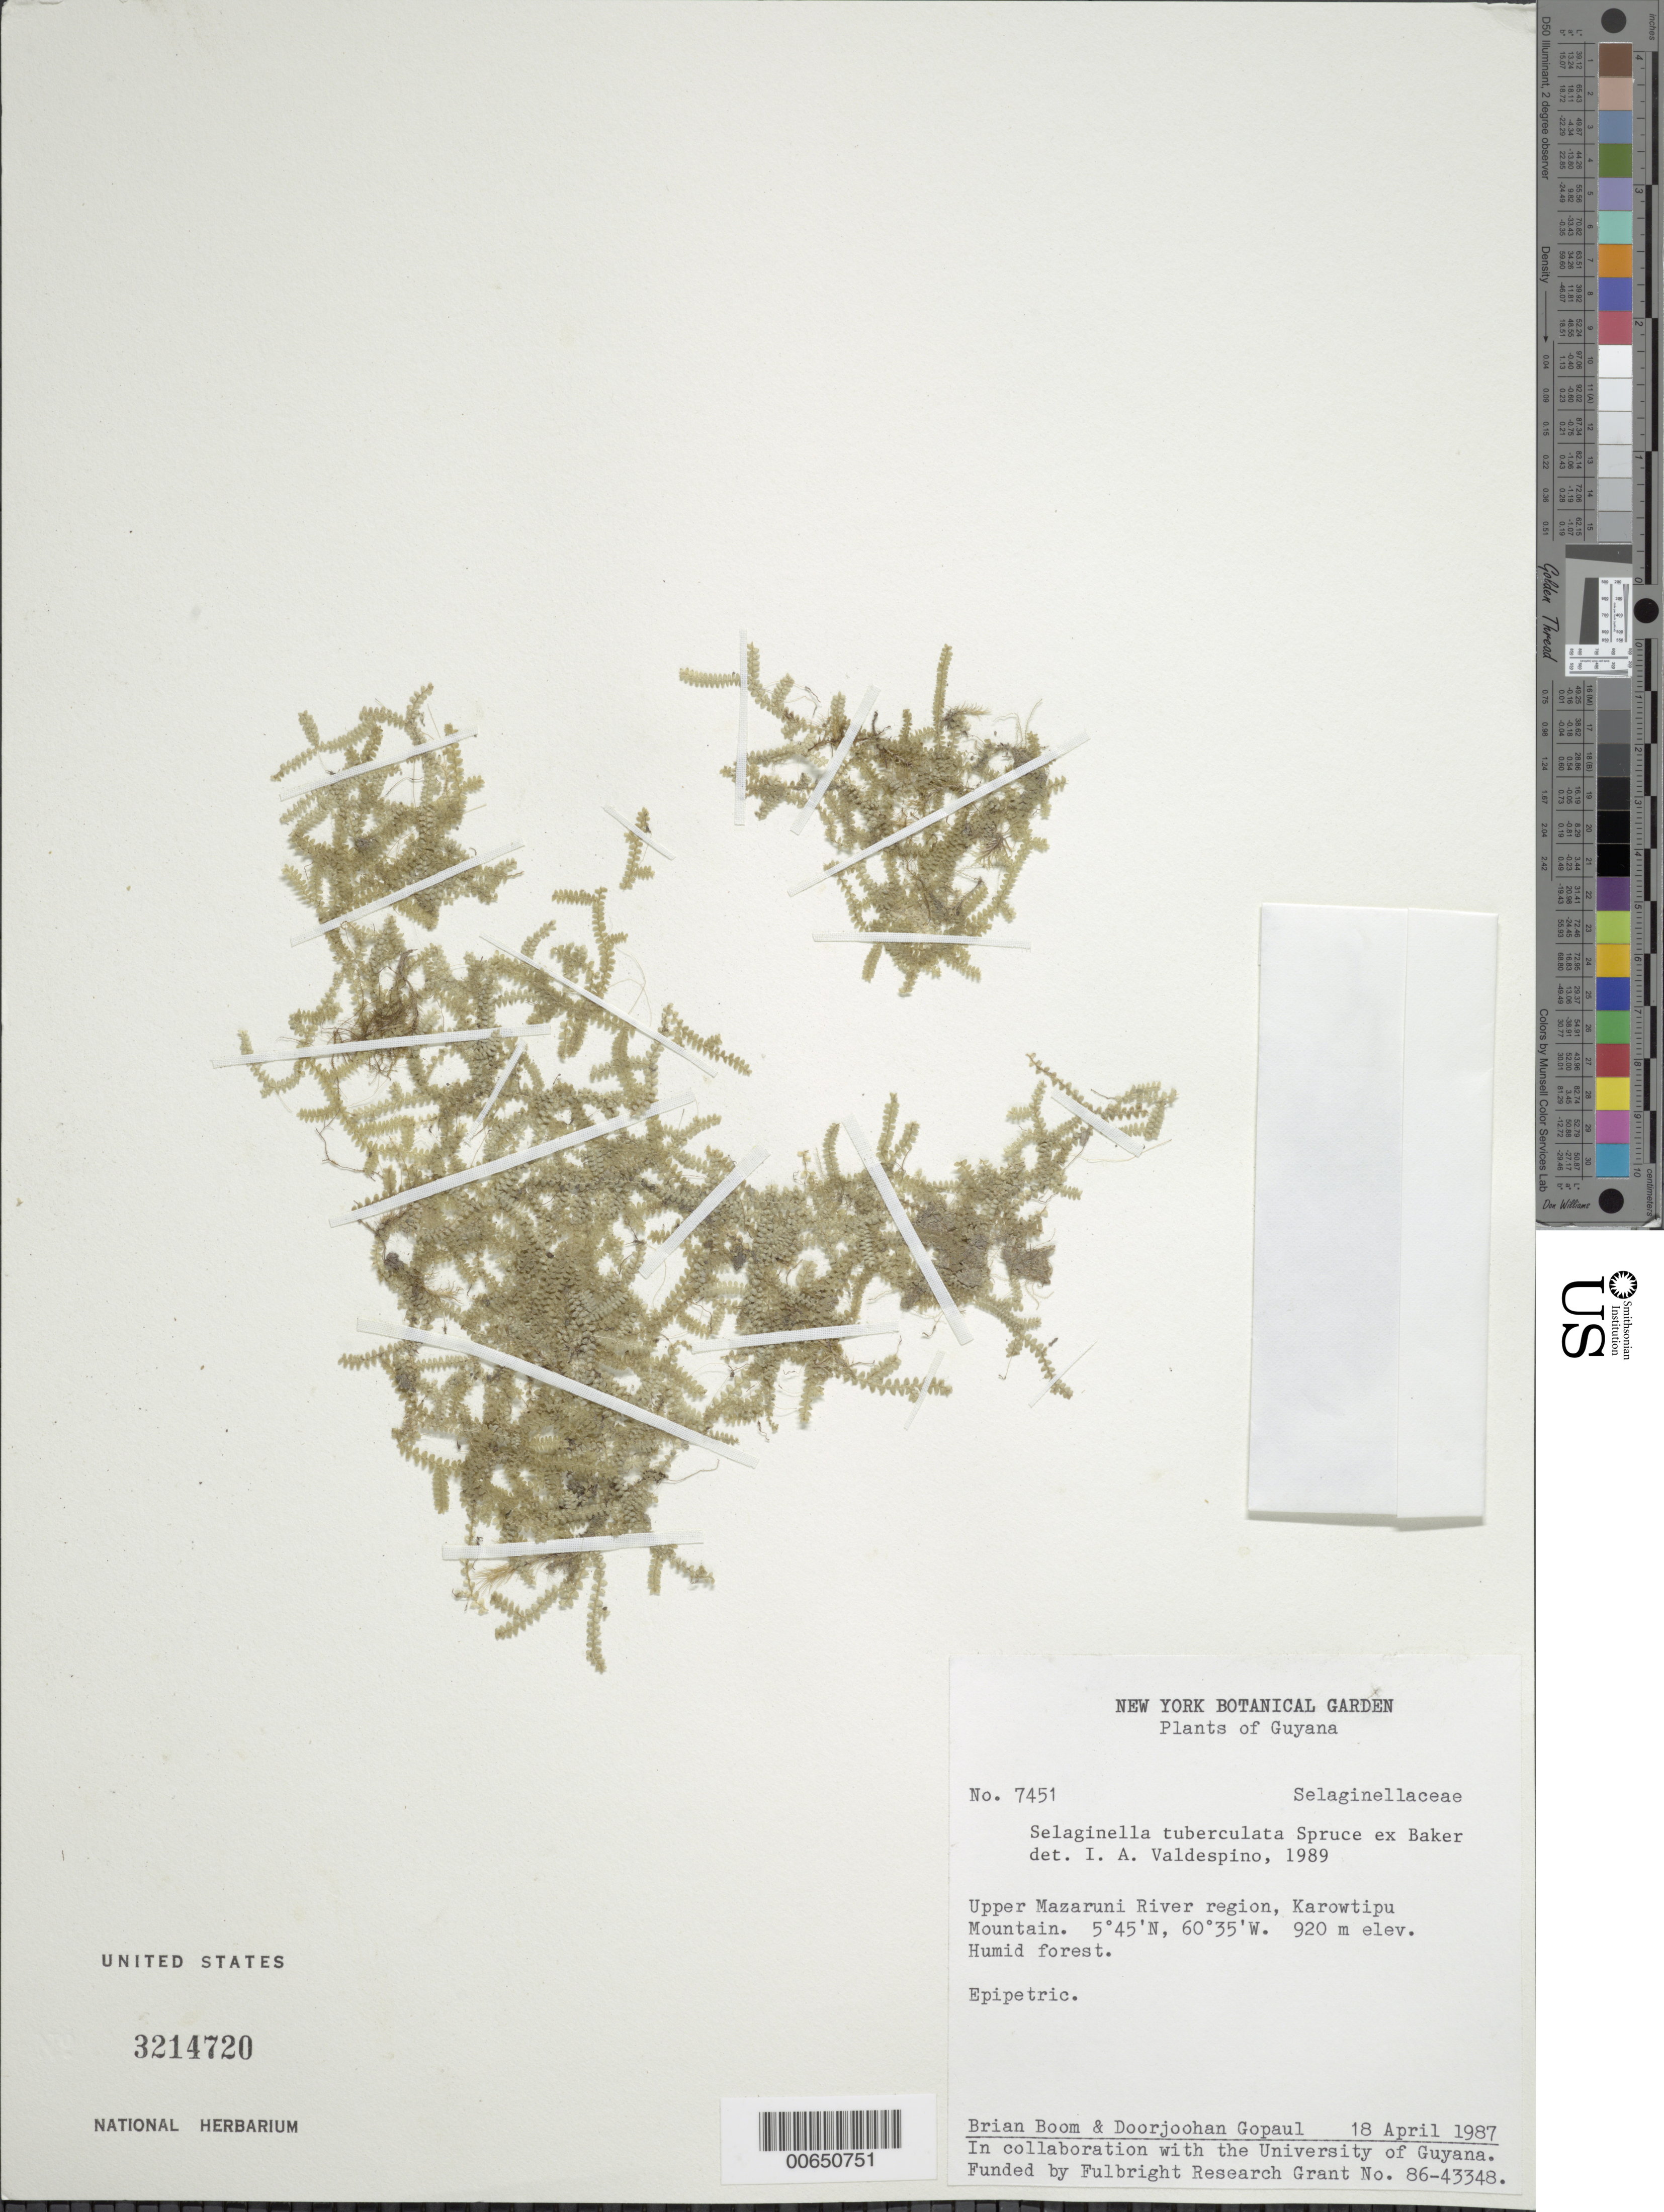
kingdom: Plantae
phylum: Tracheophyta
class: Lycopodiopsida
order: Selaginellales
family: Selaginellaceae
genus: Selaginella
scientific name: Selaginella tuberculata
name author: Spruce ex Baker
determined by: Valdespino, I. A., (PMA), Universidad de Panama (PANAMA)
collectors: B. M. Boom & D. Gopaul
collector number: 7451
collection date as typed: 18-Apr-87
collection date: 1987-04-18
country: Guyana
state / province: Cuyuni-Mazaruni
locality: Karowtipu Mt., upper Mazaruni R. region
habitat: Humid forest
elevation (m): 920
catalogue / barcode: US 3214720